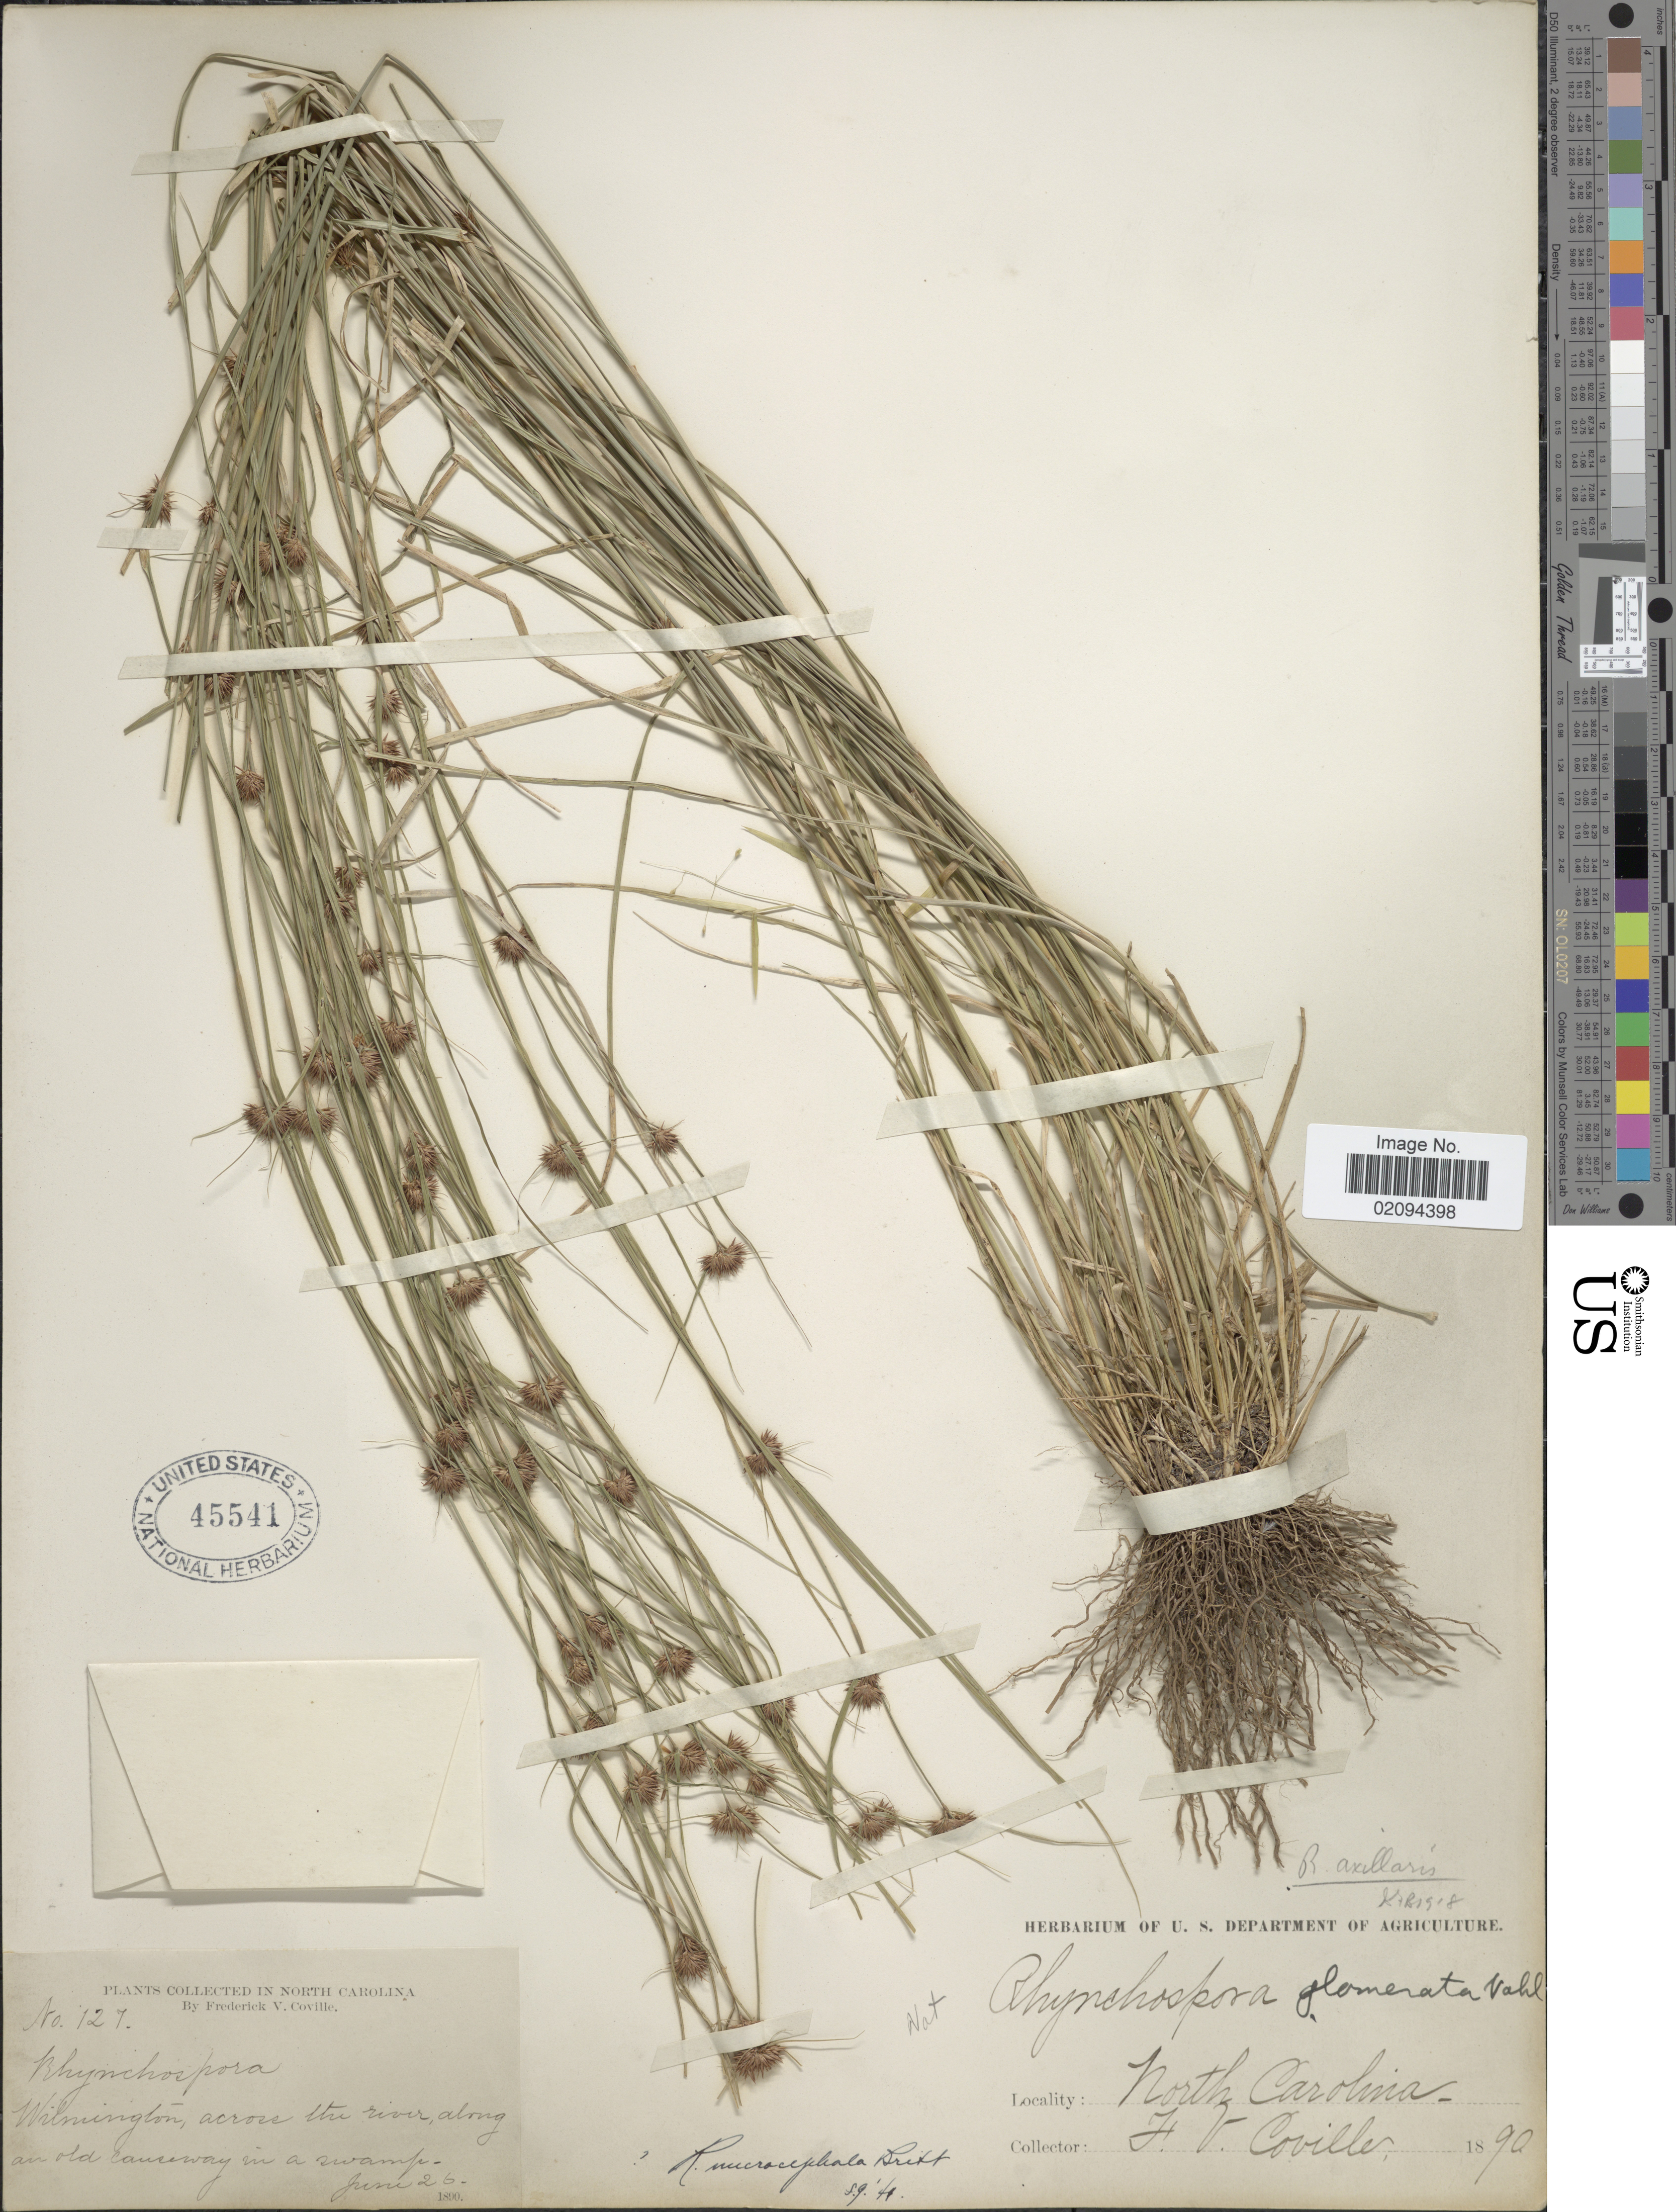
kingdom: Plantae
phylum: Tracheophyta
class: Liliopsida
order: Poales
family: Cyperaceae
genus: Rhynchospora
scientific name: Rhynchospora microcephala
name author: (Britton) Britton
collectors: F. V. Coville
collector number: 127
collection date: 1890-06-26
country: United States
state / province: North Carolina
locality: Wilmington, across the river, along an old causeway in a swamp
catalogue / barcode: US 45541